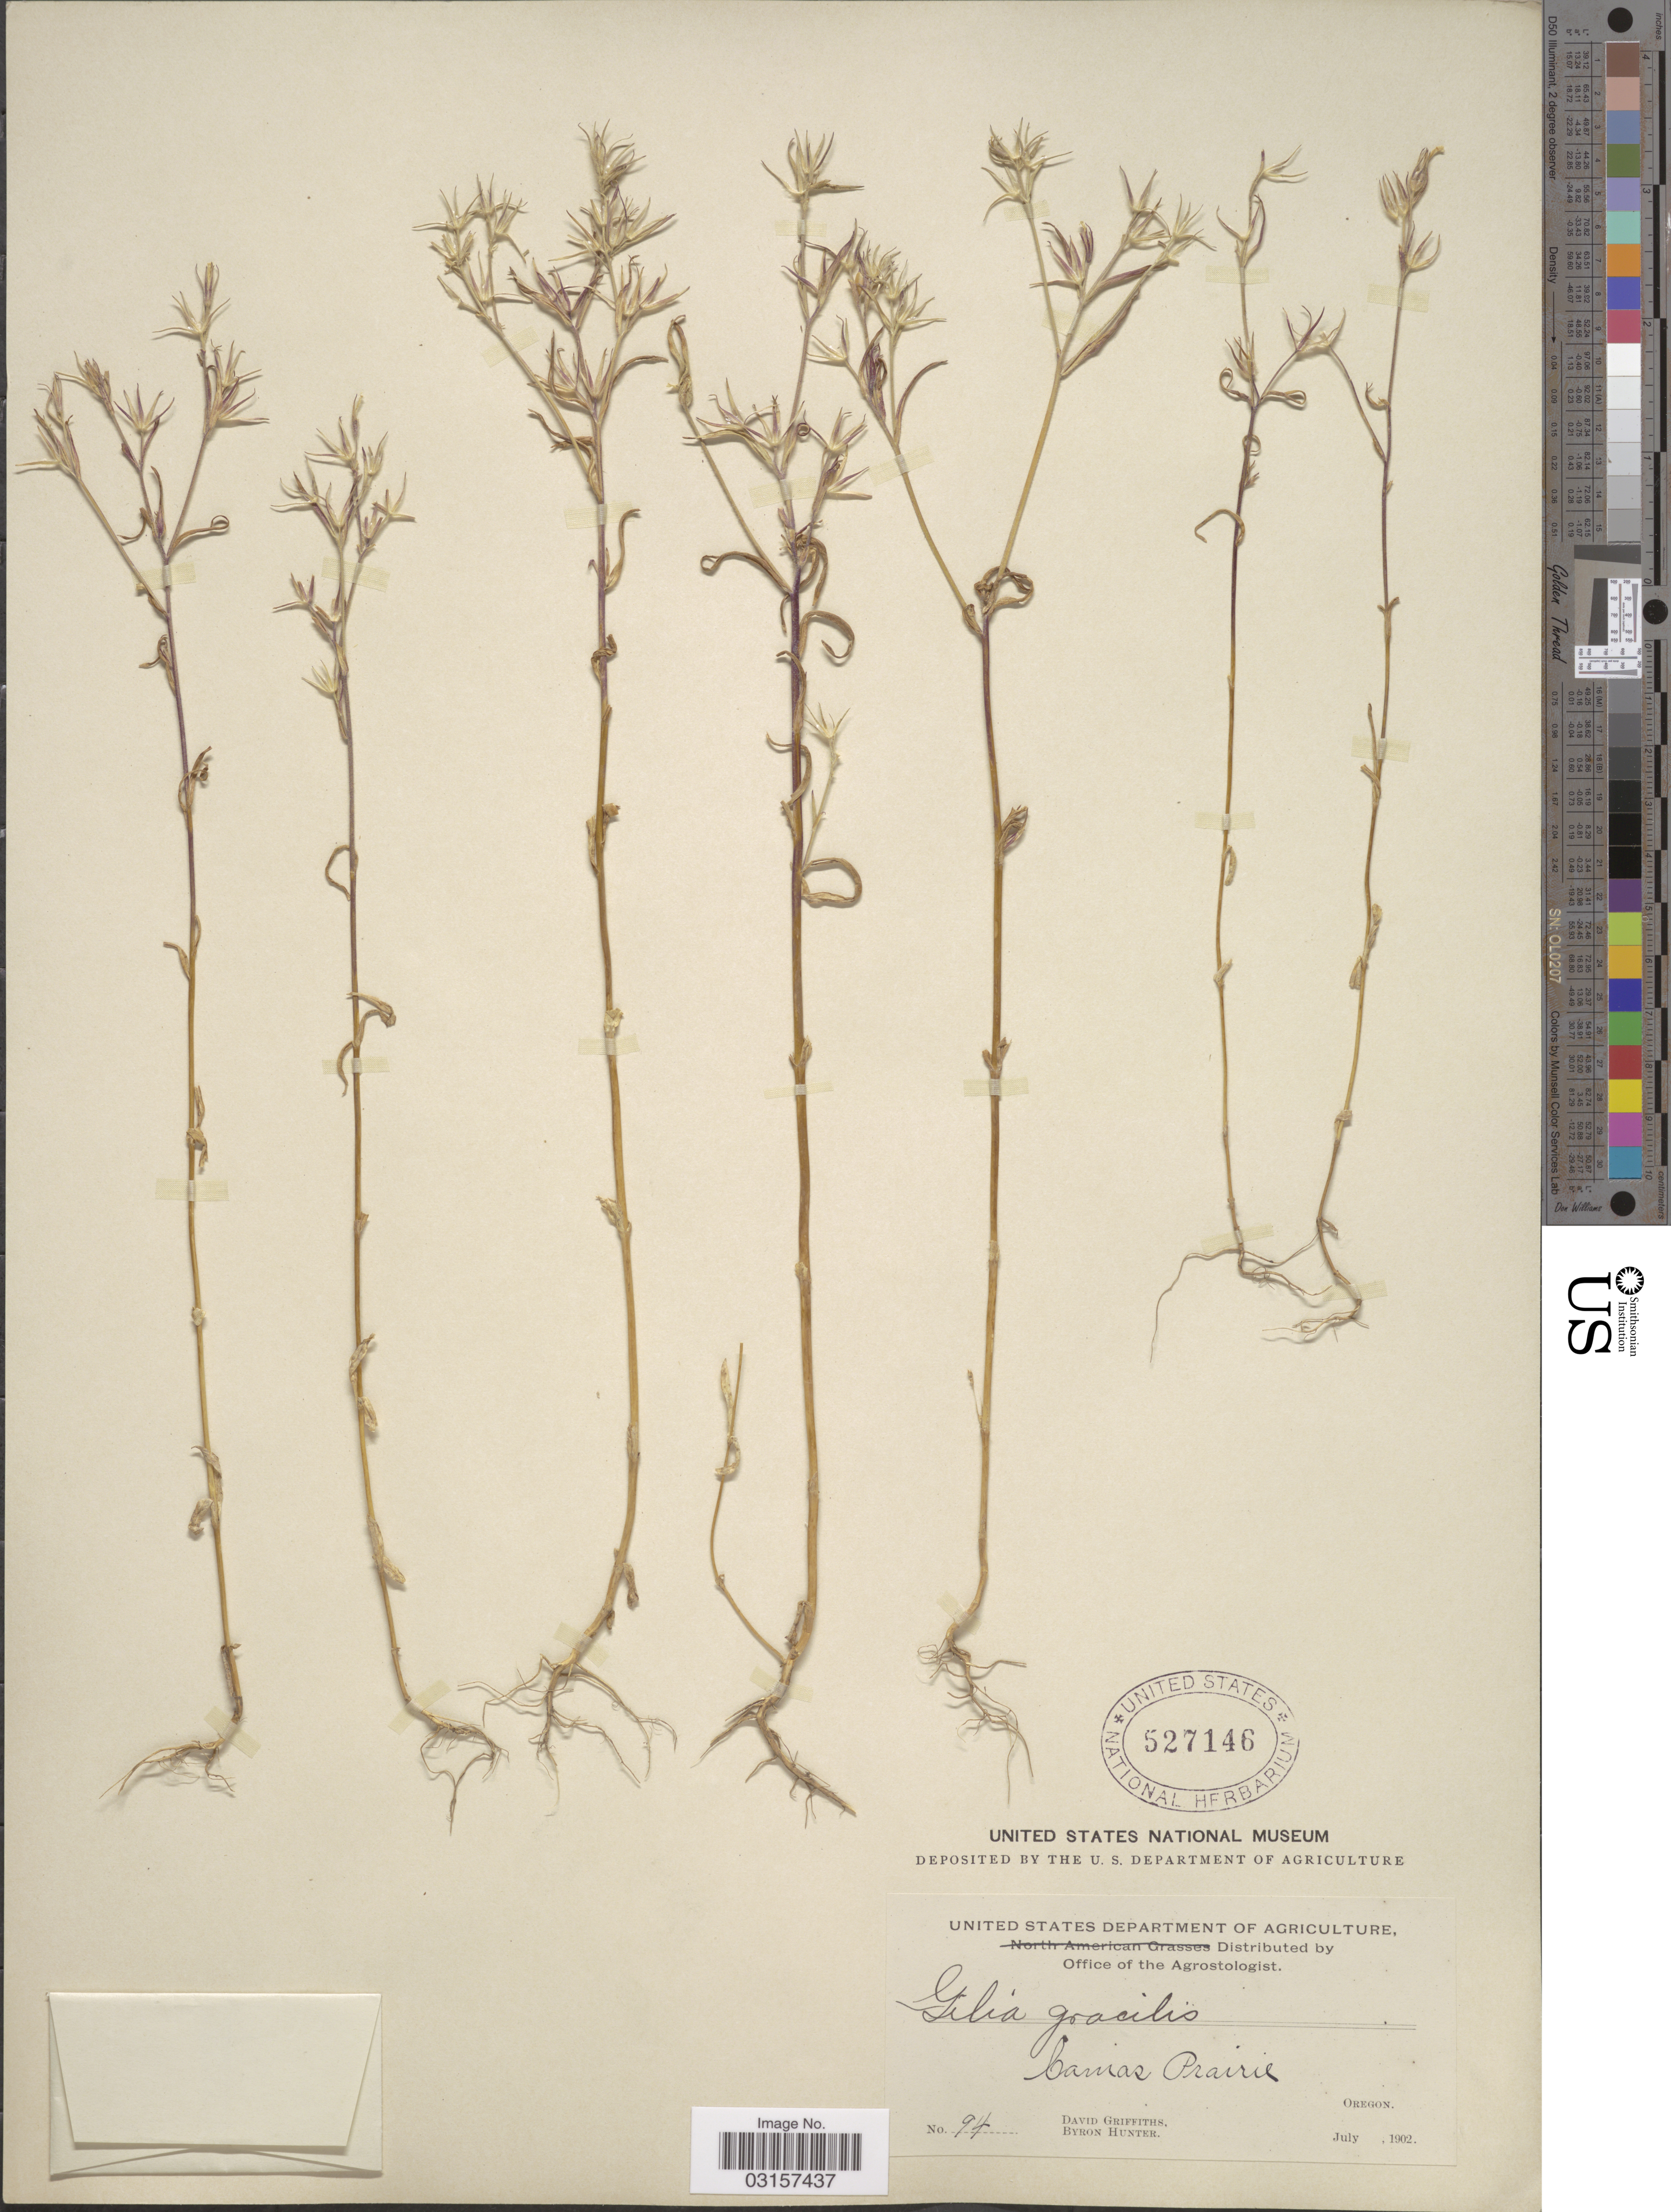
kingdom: Plantae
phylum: Tracheophyta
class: Magnoliopsida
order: Ericales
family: Polemoniaceae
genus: Microsteris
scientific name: Microsteris gracilis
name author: (Hook.) Greene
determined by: (US) Smithsonian Institution - National Museum of Natural History - Department of Botany (UNITED STATES)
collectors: D. Griffiths & B. Hunter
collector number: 94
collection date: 1902-07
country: United States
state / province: Oregon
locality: Canias Prairie.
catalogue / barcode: US 527146